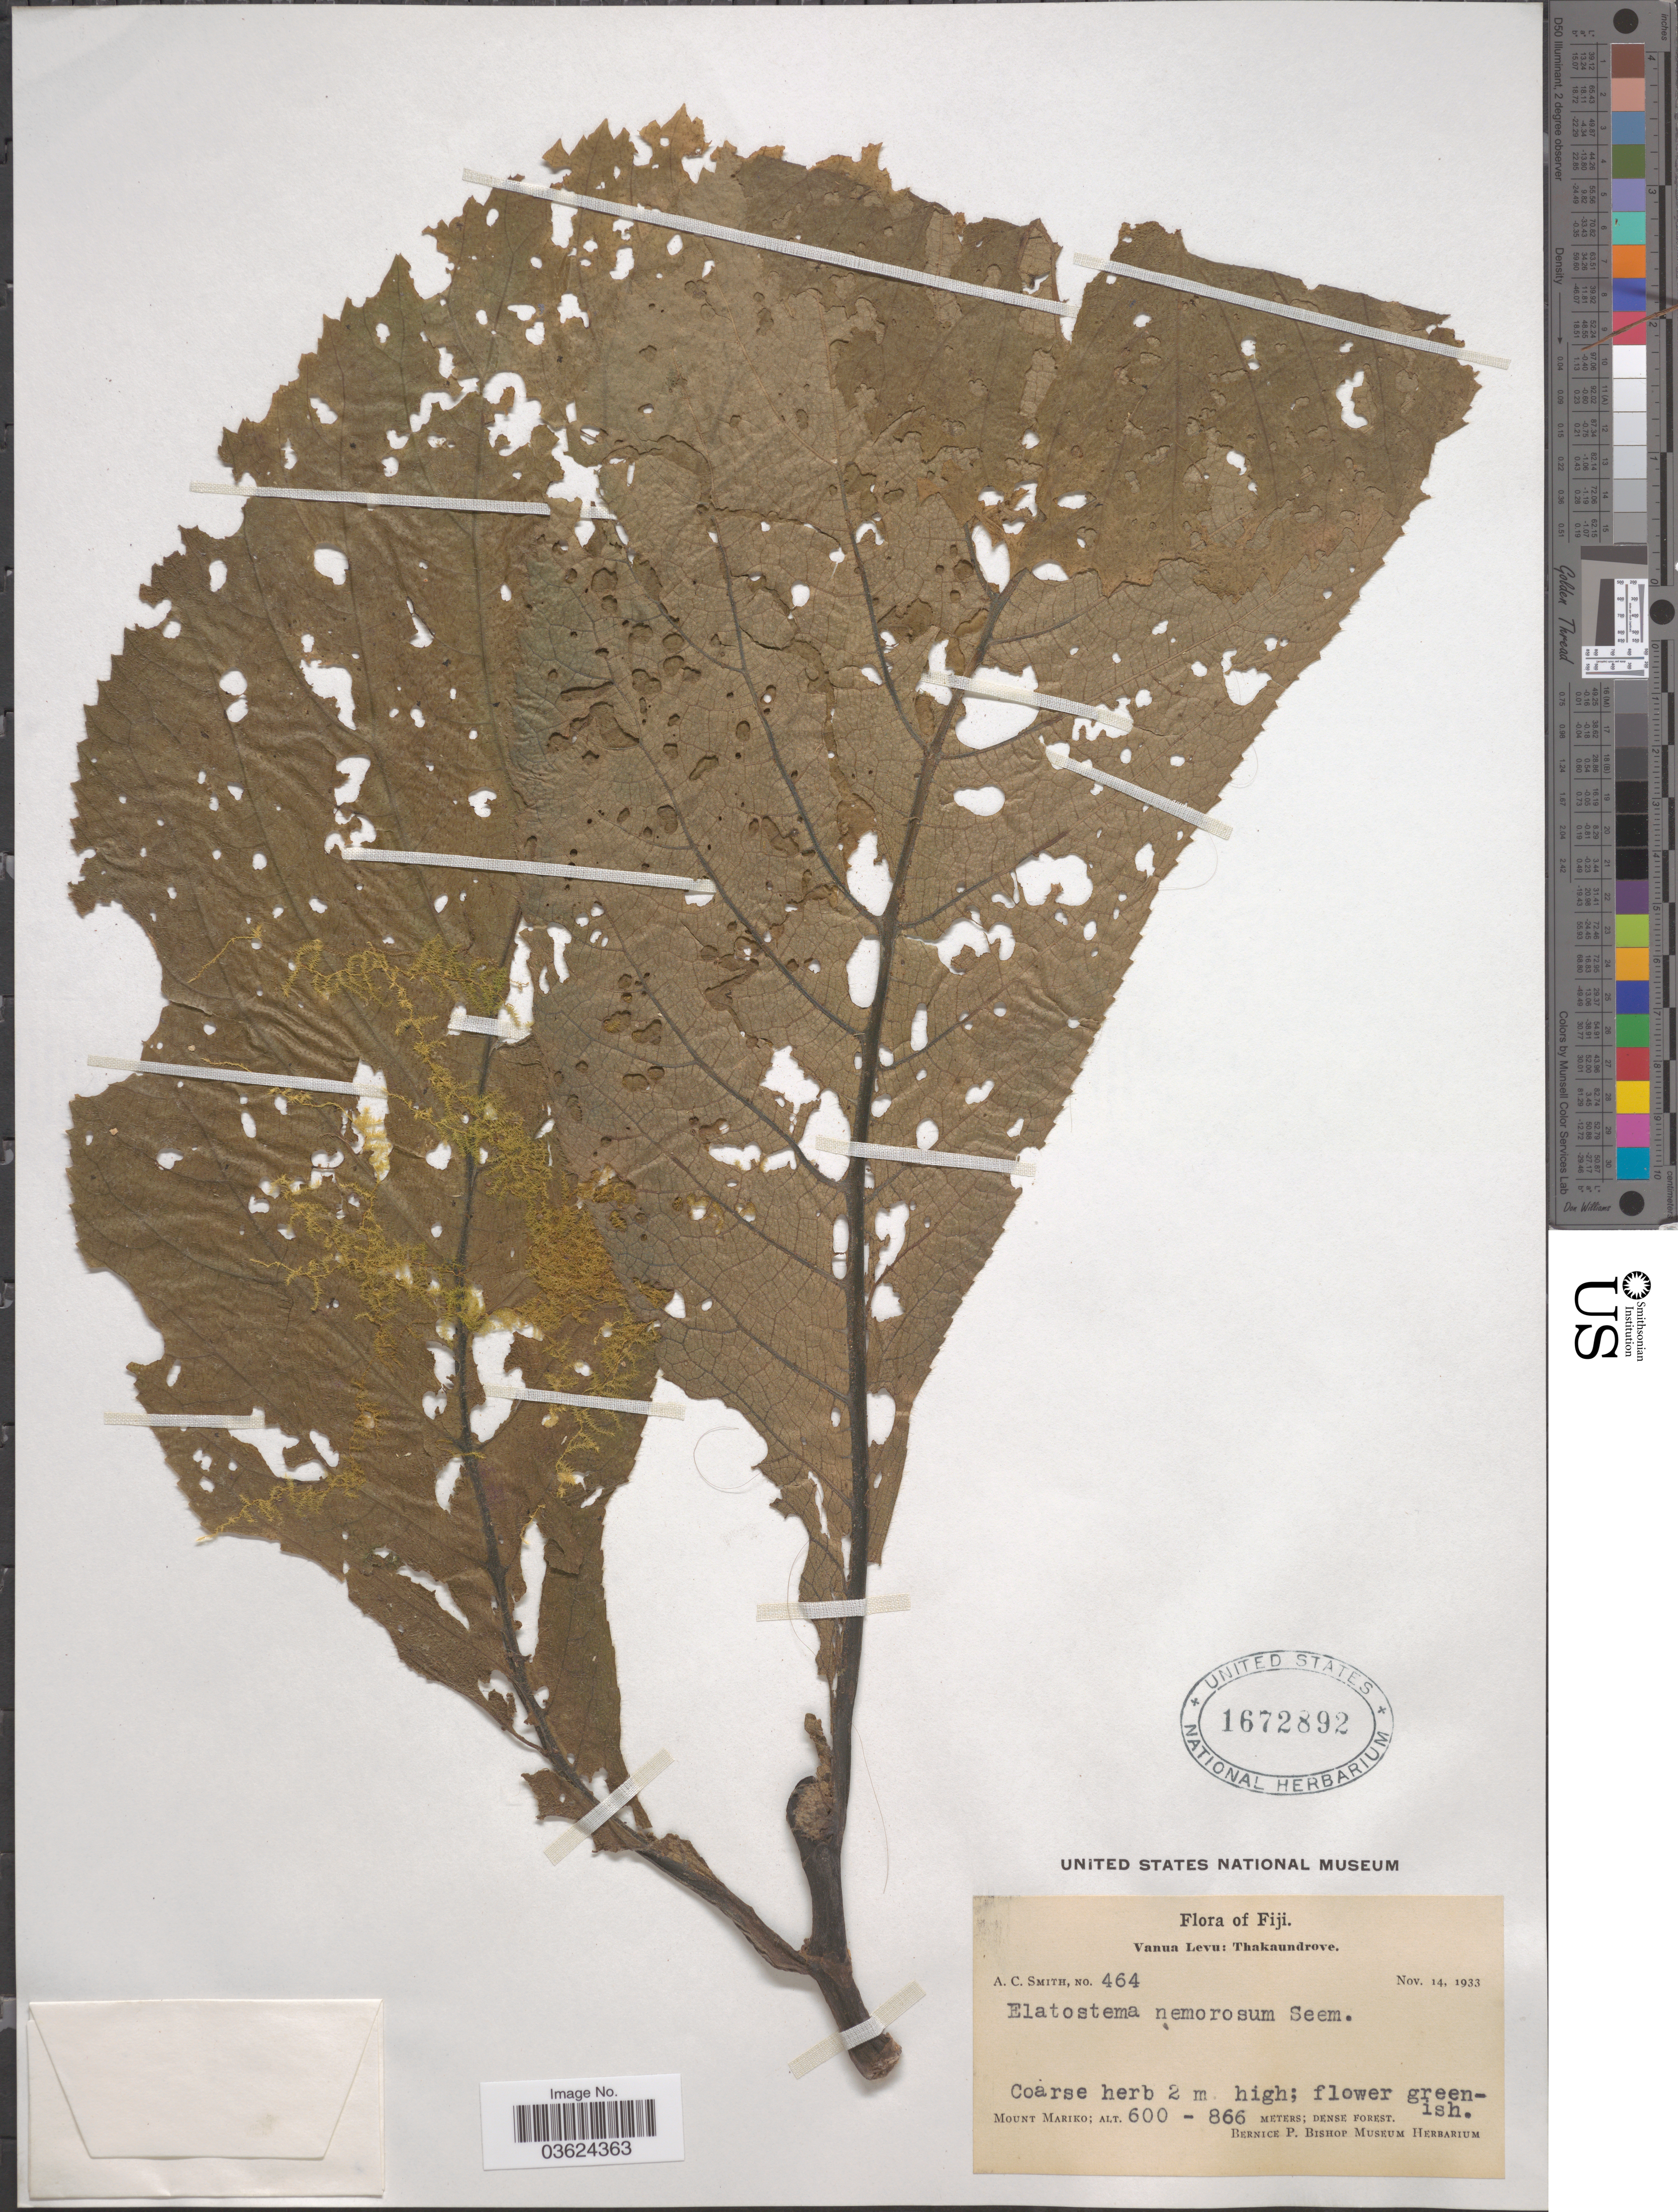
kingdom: Plantae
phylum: Tracheophyta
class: Magnoliopsida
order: Rosales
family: Urticaceae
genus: Elatostema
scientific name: Elatostema nemorosum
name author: Seem.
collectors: A. C. Smith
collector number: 464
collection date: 1933-11-14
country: Fiji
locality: Vanua Levu: Thakaundrove. Mount Mariko.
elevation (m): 600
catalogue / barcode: US 1672892